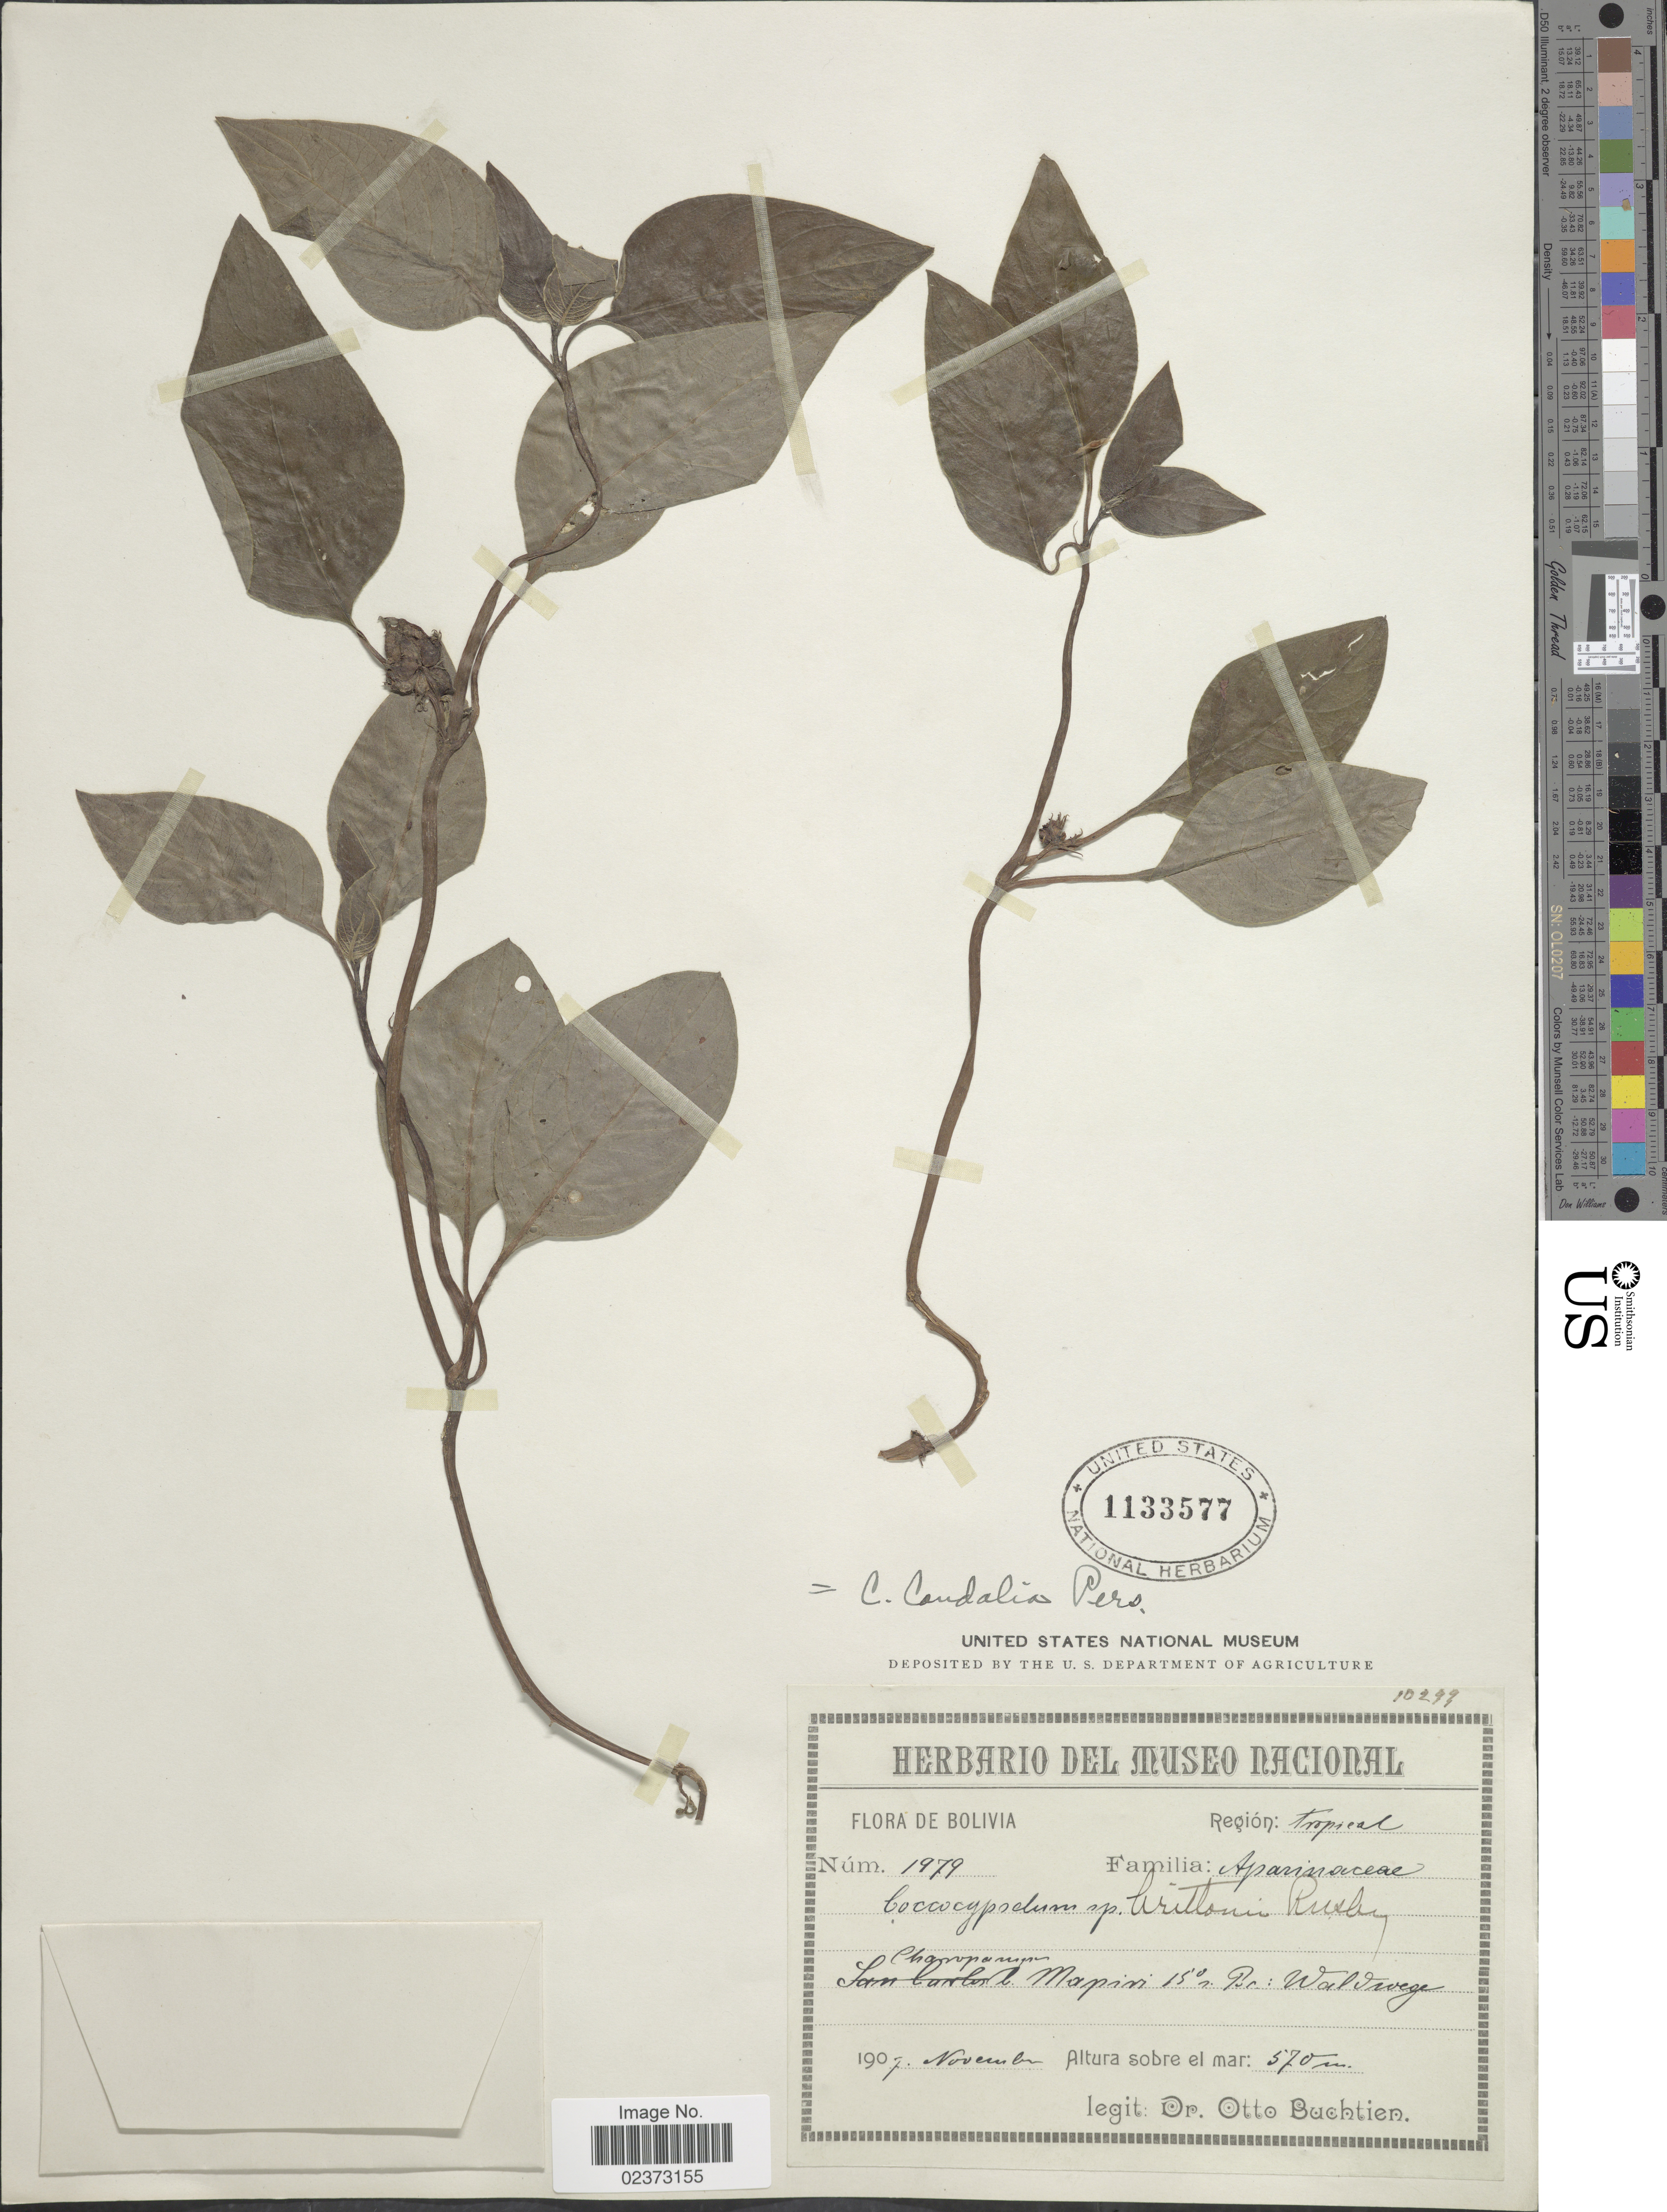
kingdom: Plantae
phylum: Tracheophyta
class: Magnoliopsida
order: Gentianales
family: Rubiaceae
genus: Coccocypselum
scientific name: Coccocypselum condalia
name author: Pers.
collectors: O. Buchtien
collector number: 1979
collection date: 1907-11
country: Bolivia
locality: Region Tropical, Charopampa, Mapiri 15° Br: Waldwege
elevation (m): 570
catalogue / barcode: US 1133577